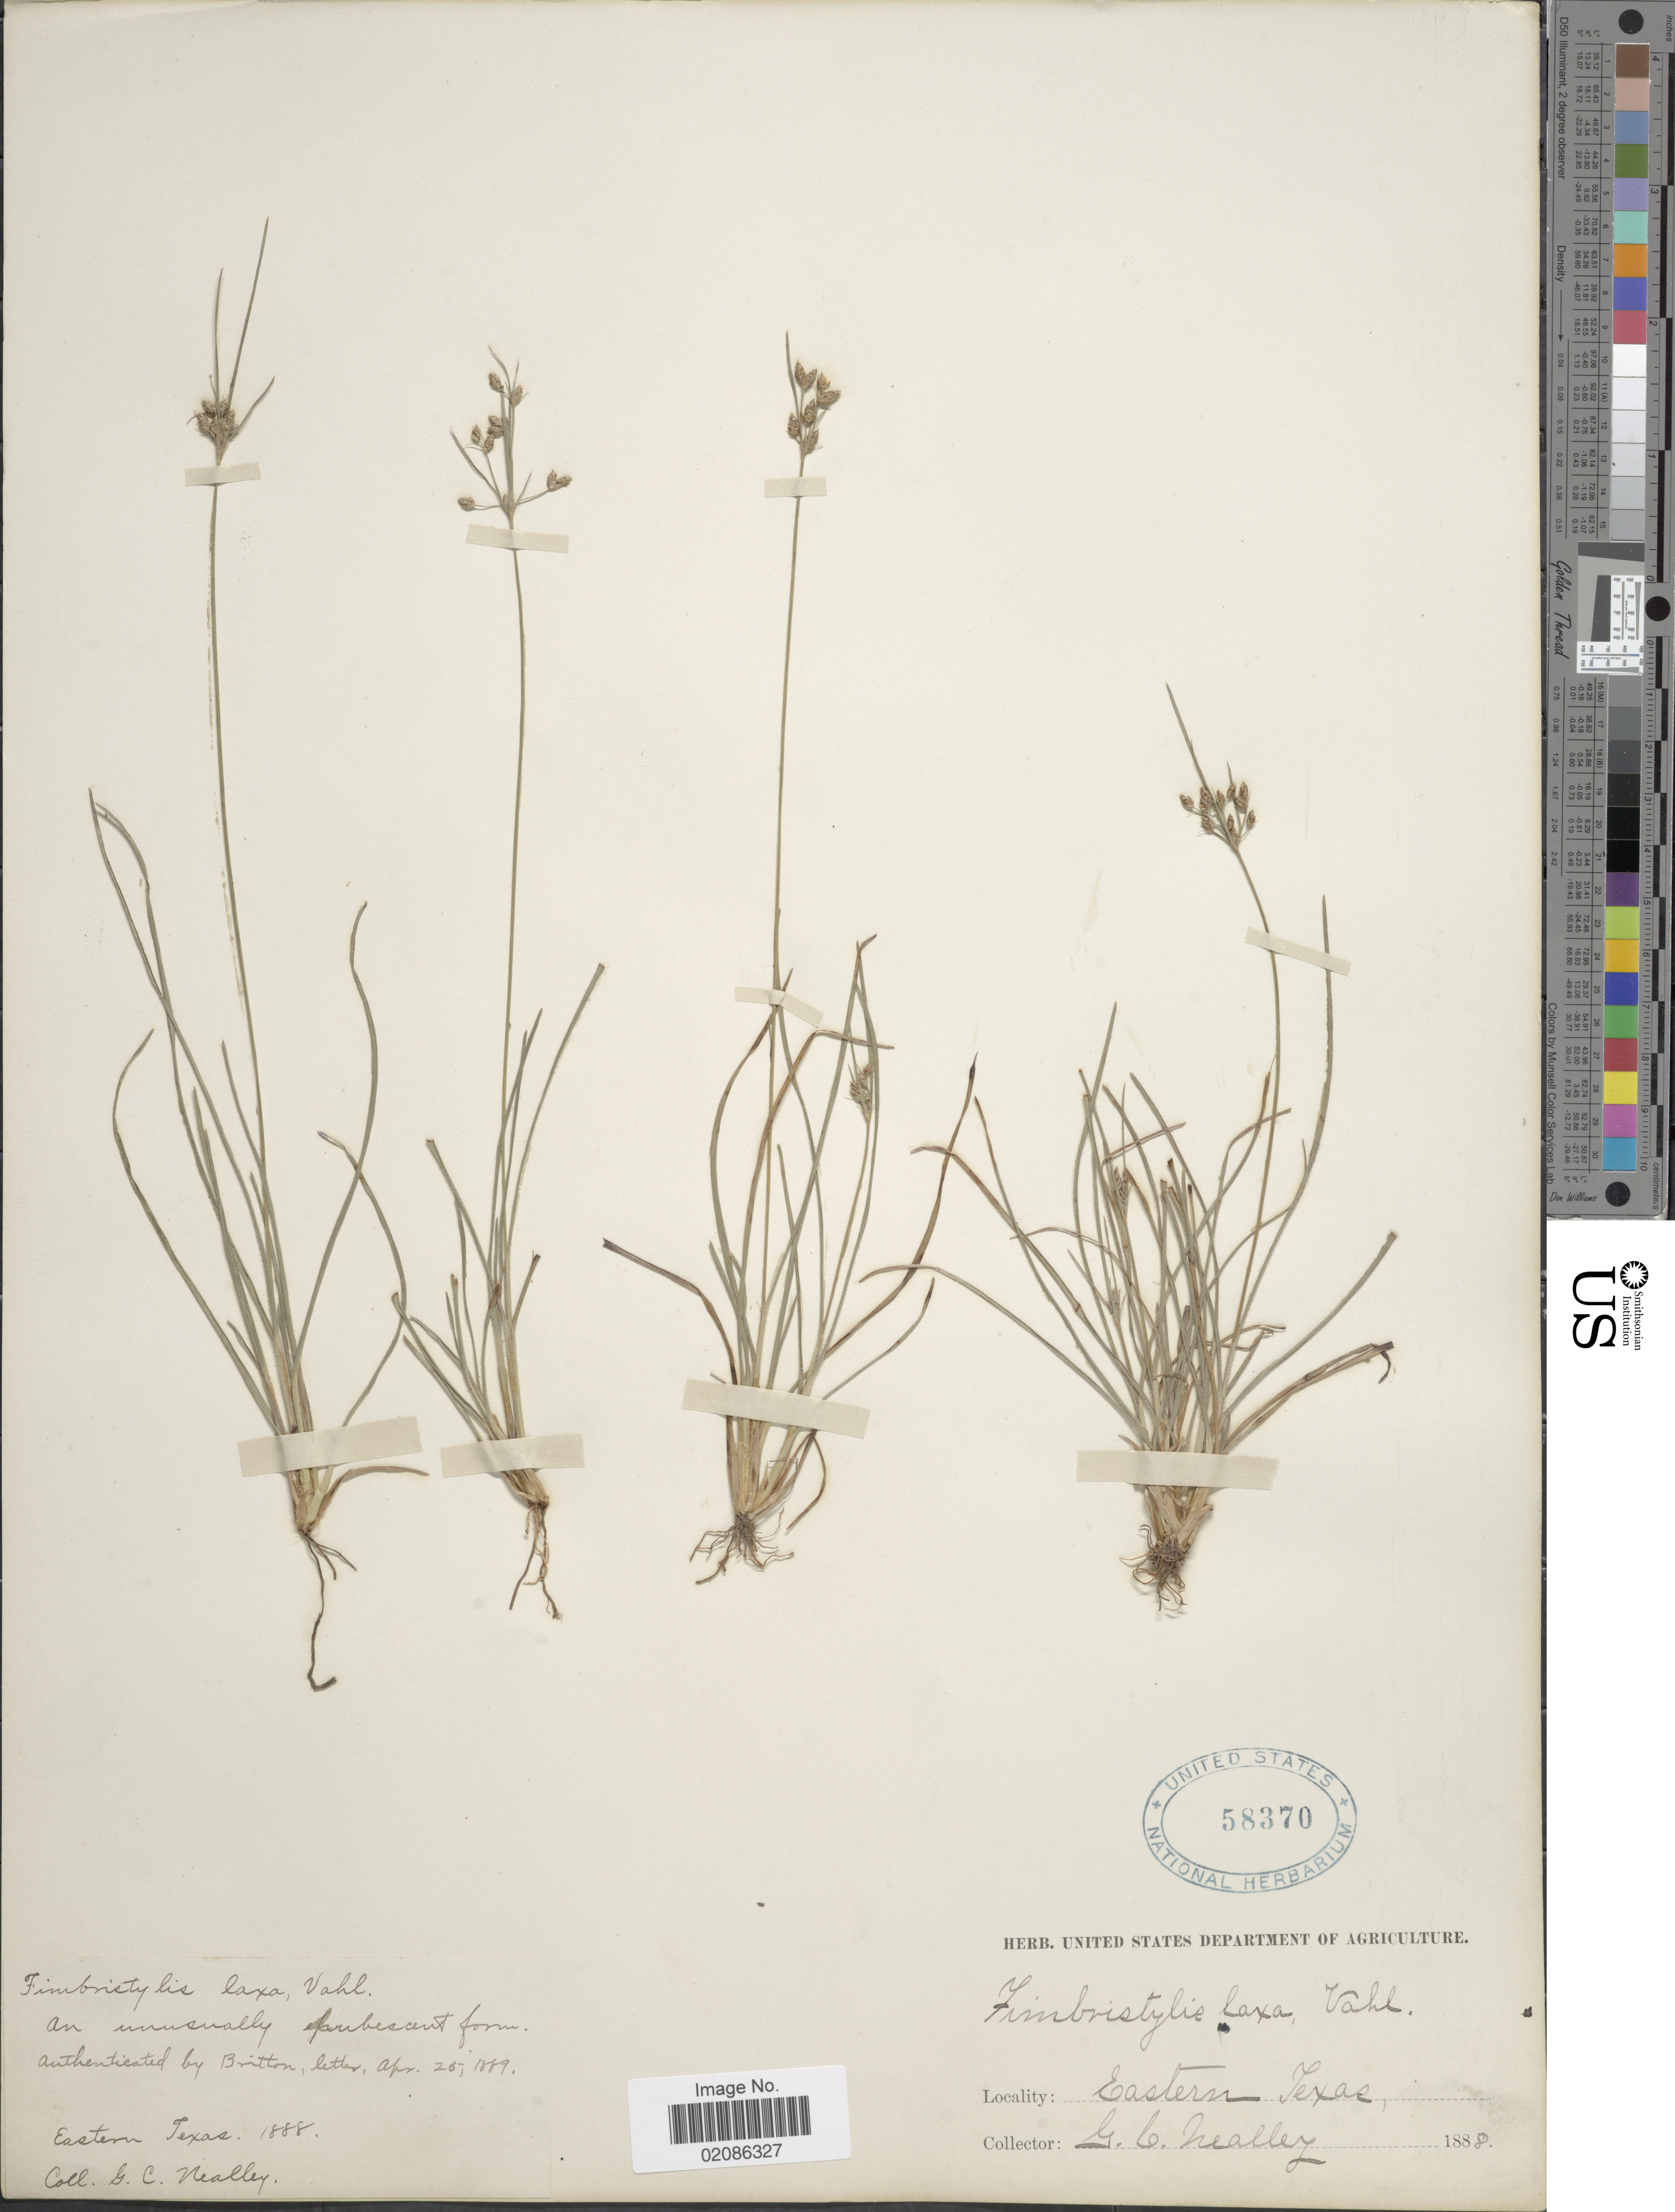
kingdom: Plantae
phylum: Tracheophyta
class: Liliopsida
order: Poales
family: Cyperaceae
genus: Fimbristylis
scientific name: Fimbristylis dichotoma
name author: (L.) Vahl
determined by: Strong, Mark T., (BOT), Smithsonian Institution - National Museum of Natural History (UNITED STATES)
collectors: G. C. Nealley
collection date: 1888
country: United States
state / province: Texas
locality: Eastern Texas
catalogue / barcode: US 58370